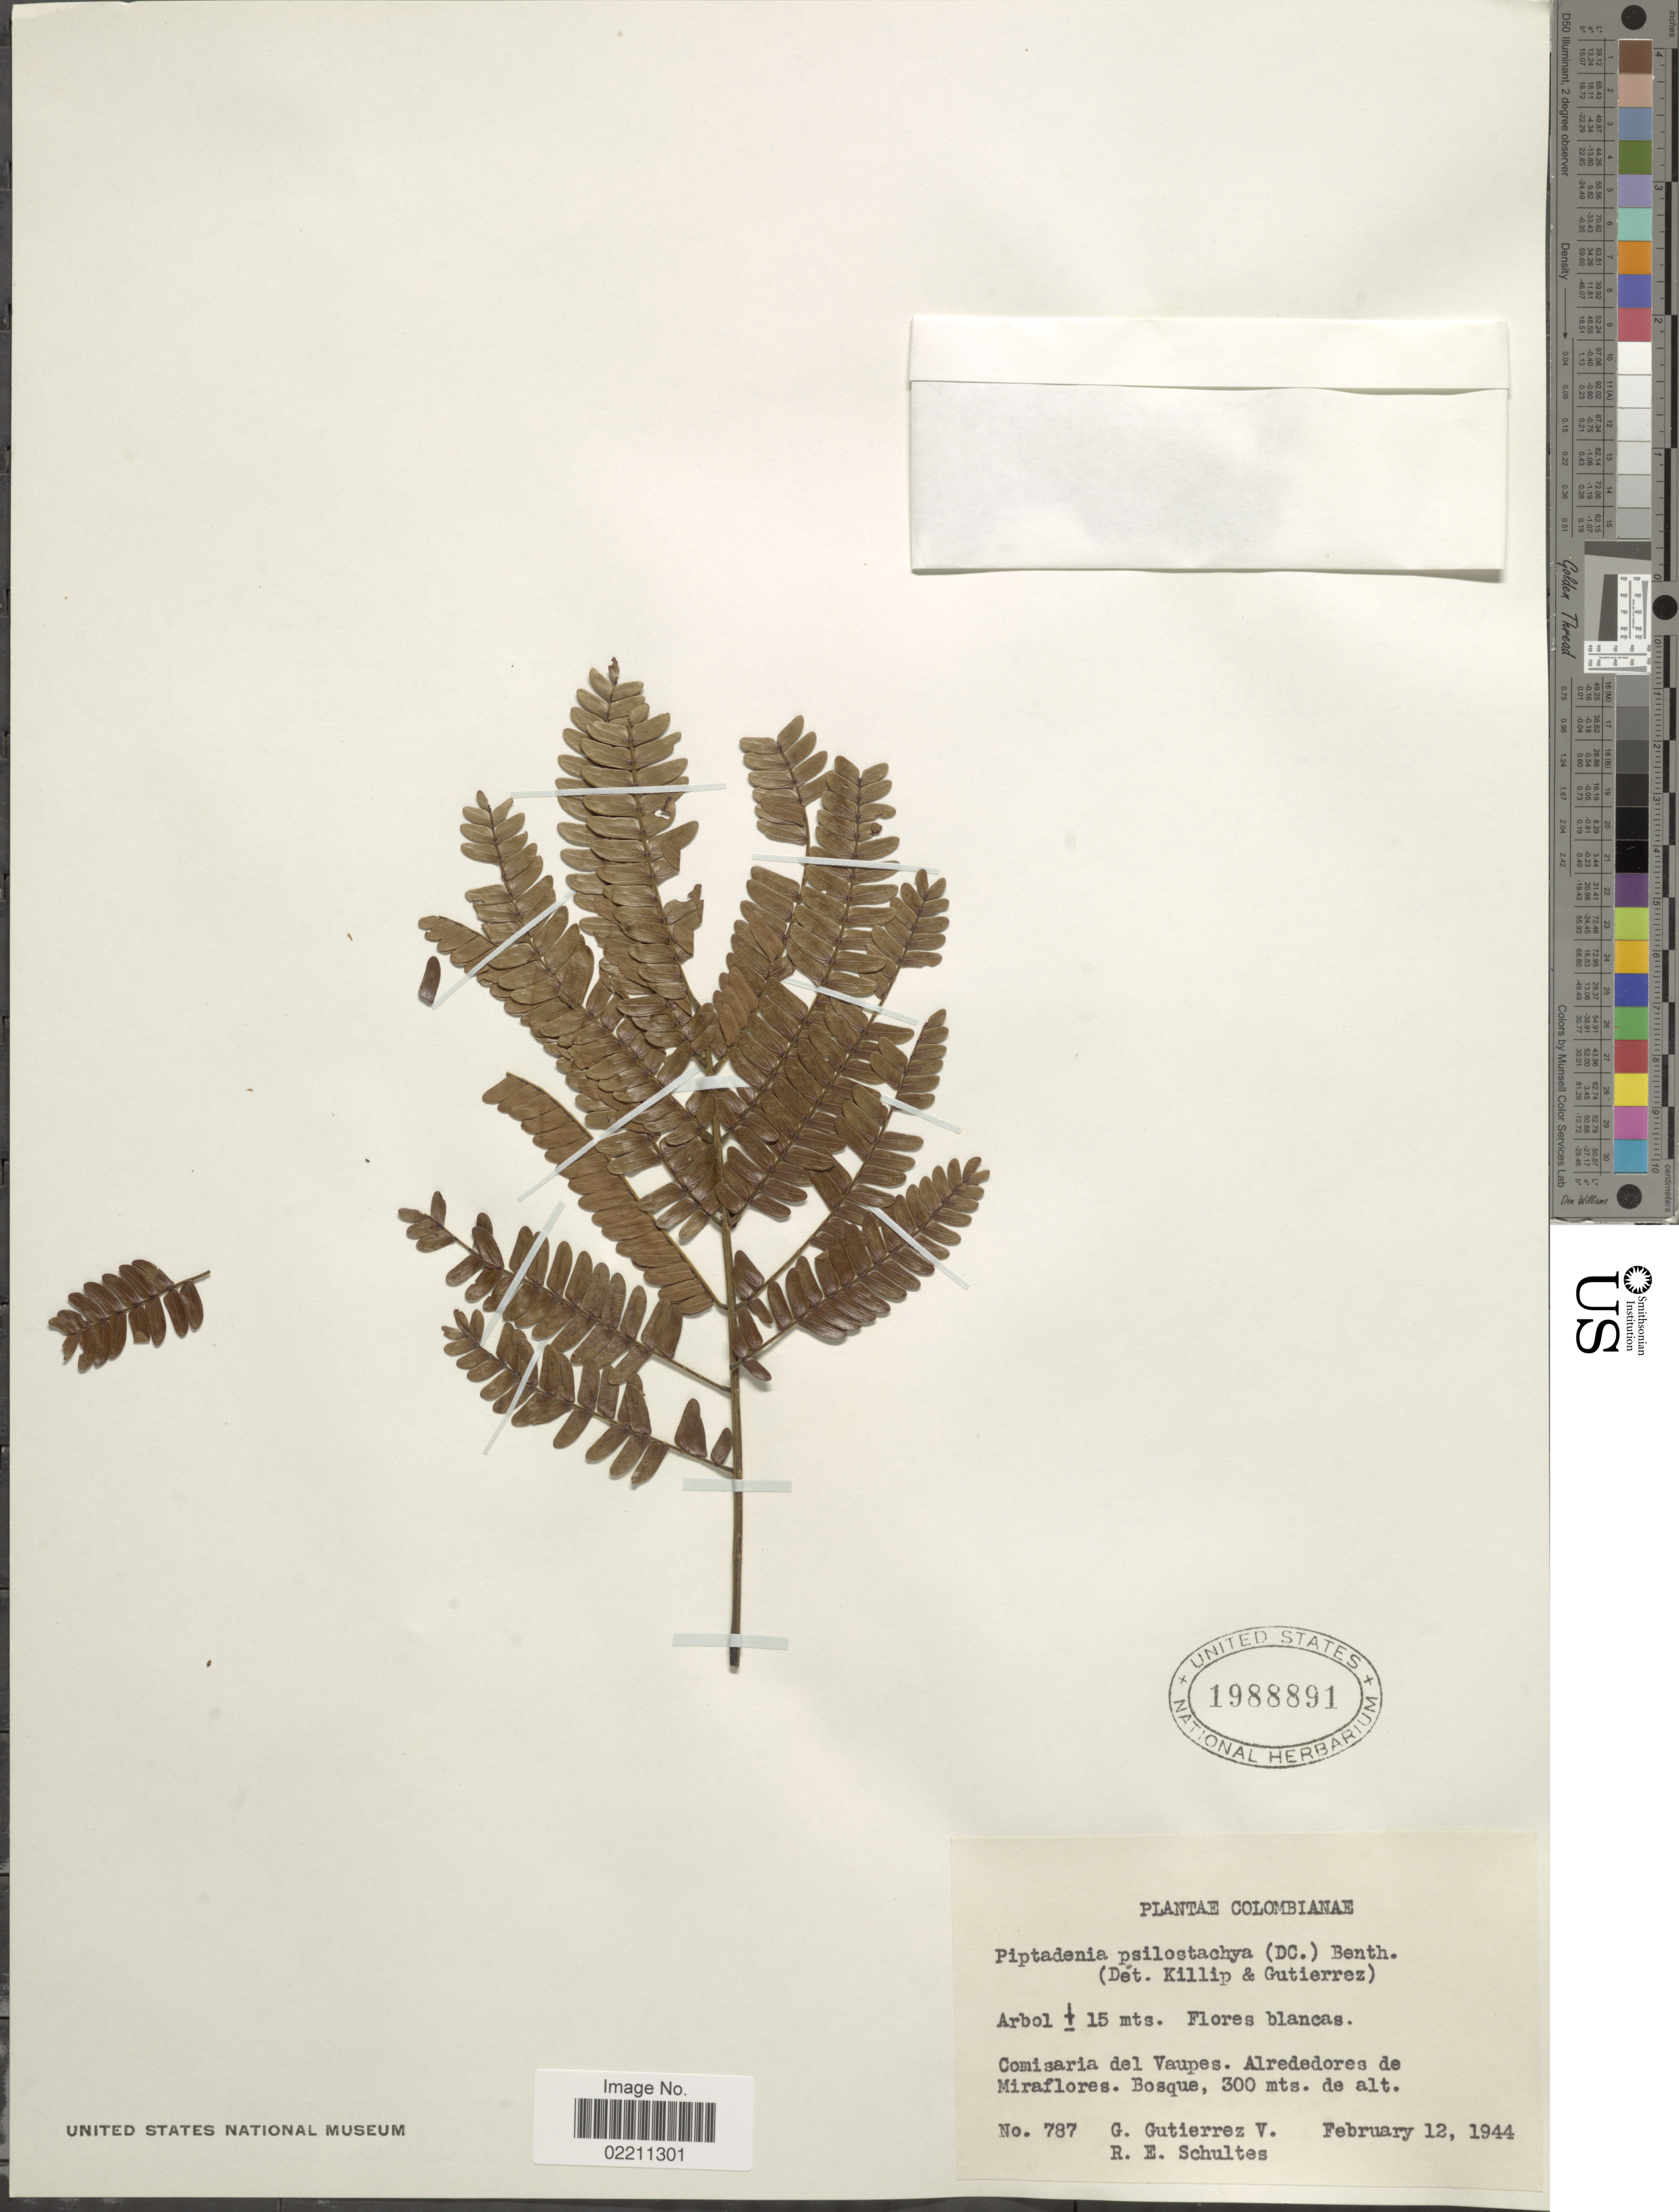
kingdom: Plantae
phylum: Tracheophyta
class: Magnoliopsida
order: Fabales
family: Fabaceae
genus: Marlimorimia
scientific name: Marlimorimia psilostachya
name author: (DC.) L.P. Queiroz & Marc.F. Simon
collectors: G. Gutiérrez V. & R. E. Schultes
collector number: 787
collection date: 1944-02-12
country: Colombia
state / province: Vaupés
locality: Colombia. Comisaria del Vaupes. Alrededores de Miraflores.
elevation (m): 300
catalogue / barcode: US 1988891